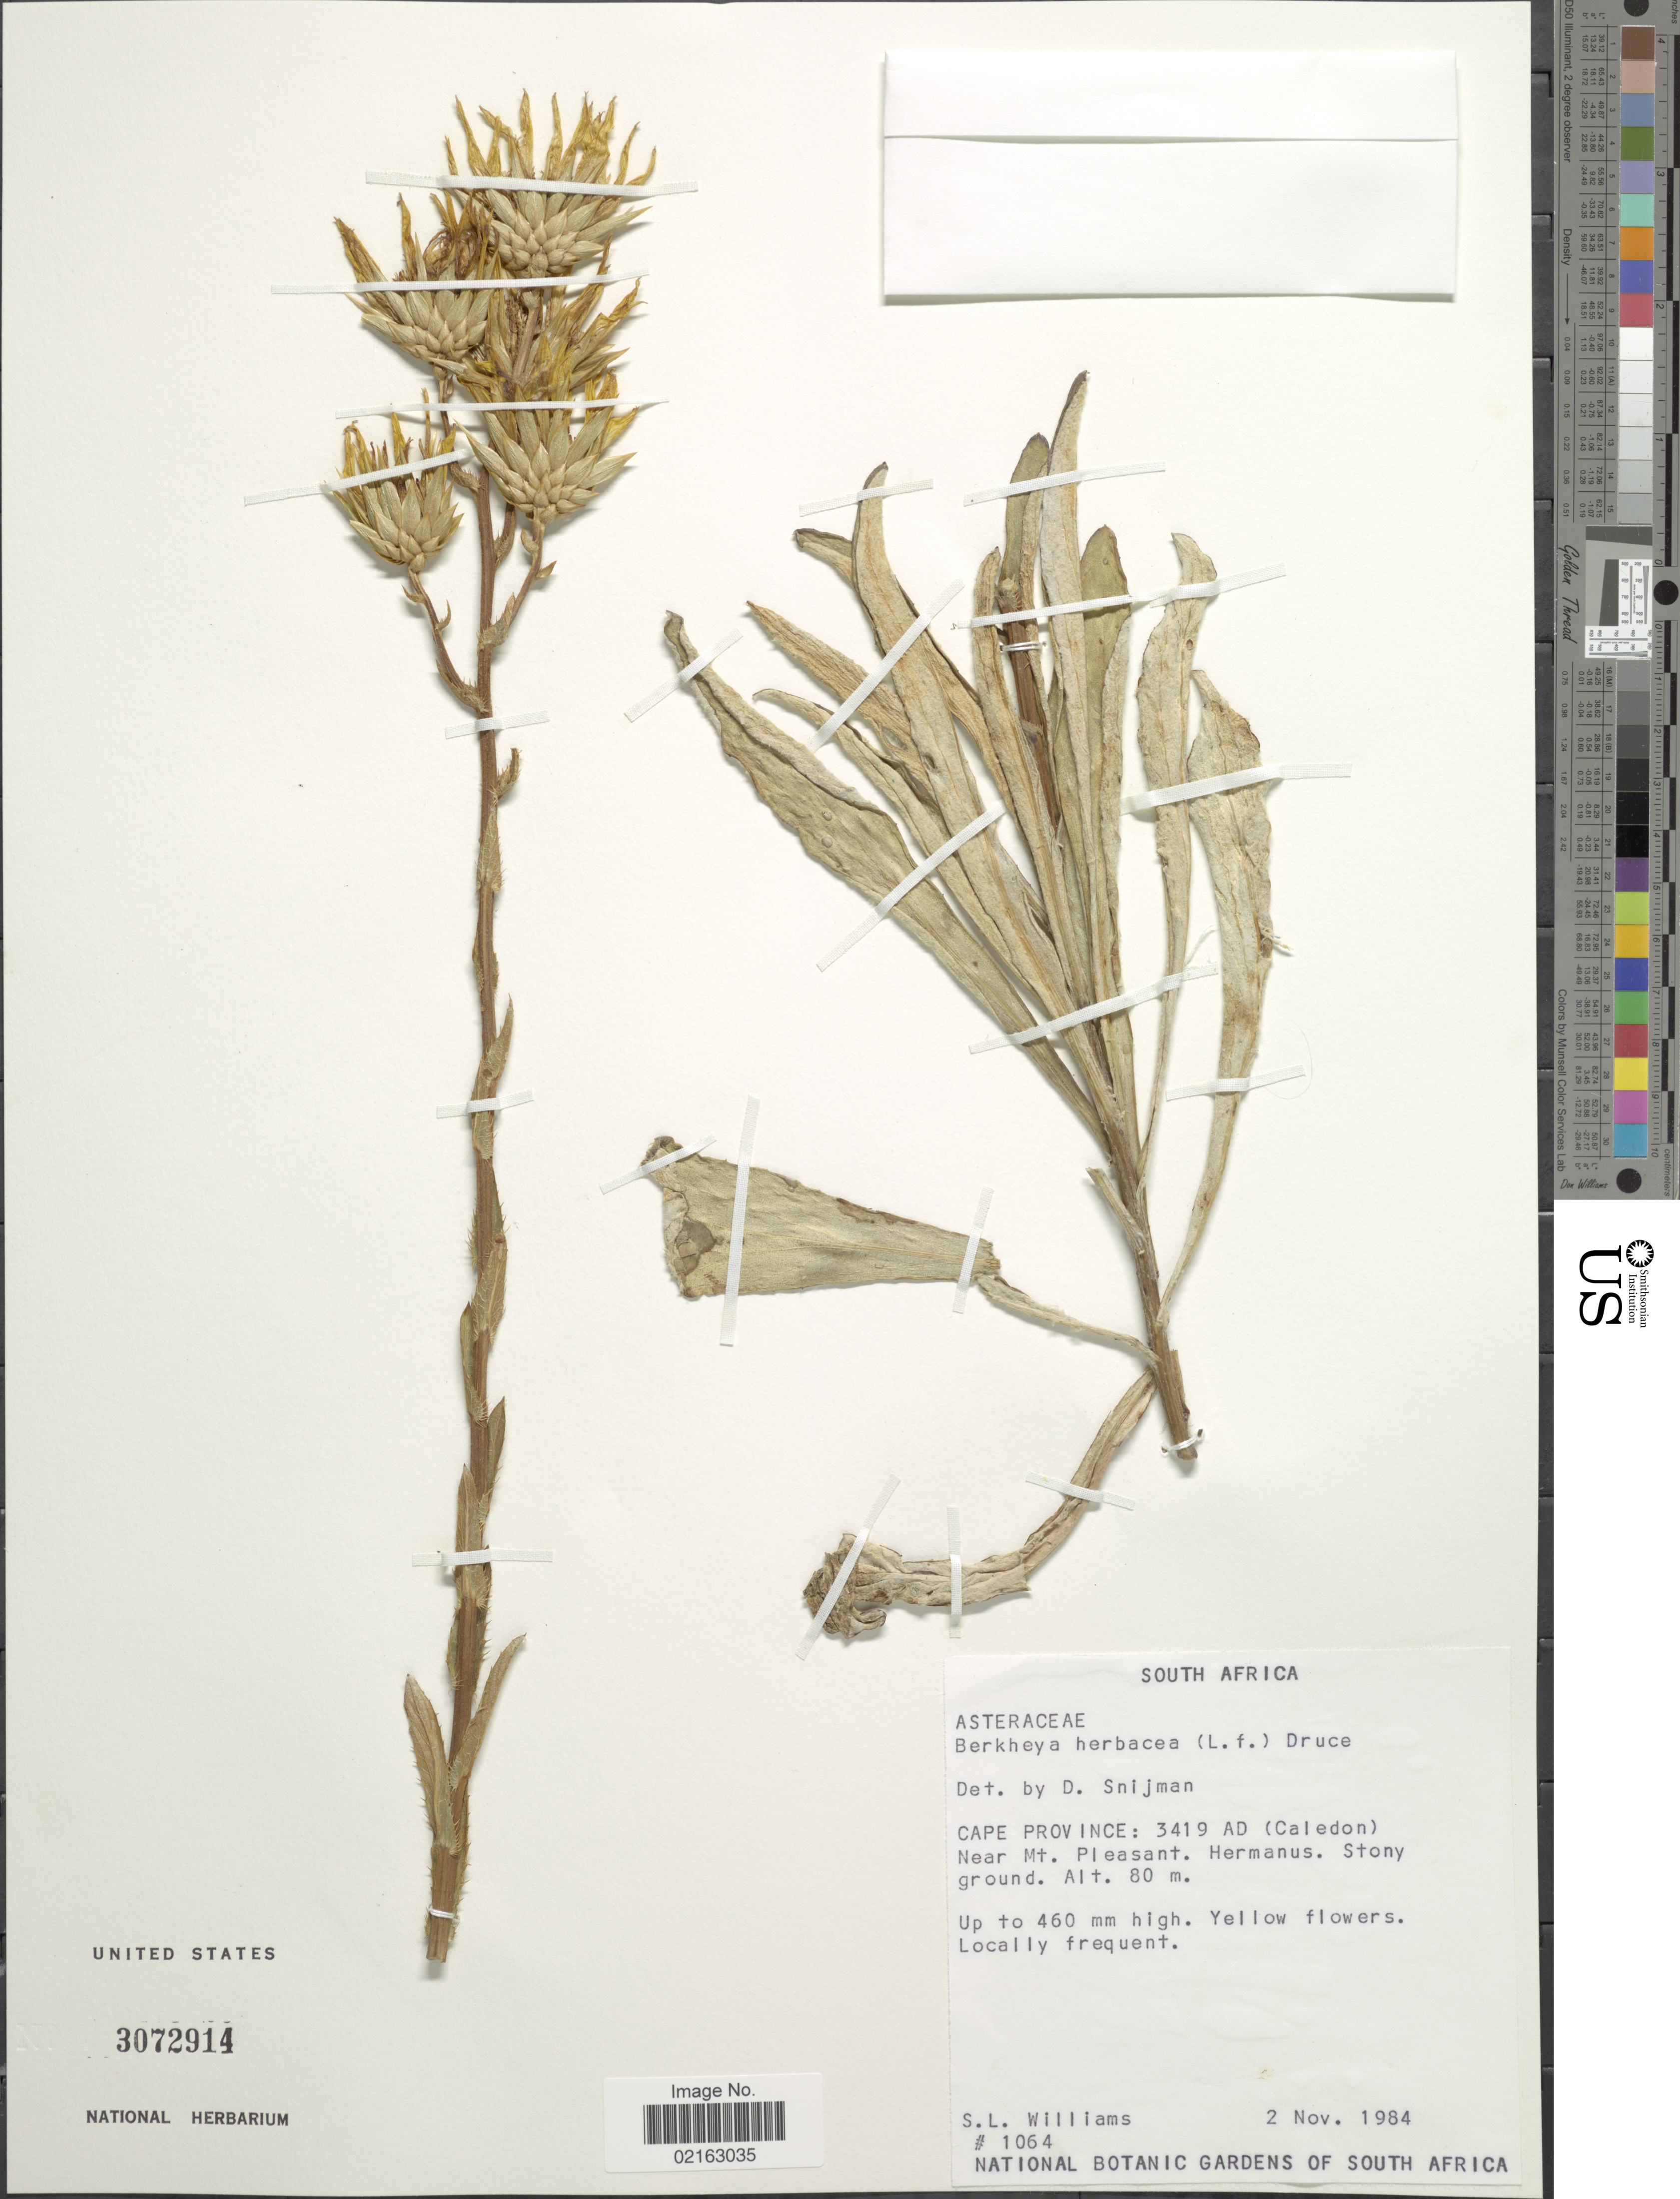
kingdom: Plantae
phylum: Tracheophyta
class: Magnoliopsida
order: Asterales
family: Asteraceae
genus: Berkheya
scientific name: Berkheya herbacea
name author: (Thunb.) O. Hoffm.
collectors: S. L. Williams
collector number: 1064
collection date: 1984-11-02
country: South Africa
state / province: Western Cape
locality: Cape Province: 3419 AD (Caledon). Near Mt. Pleasant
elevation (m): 80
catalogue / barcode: US 3072914